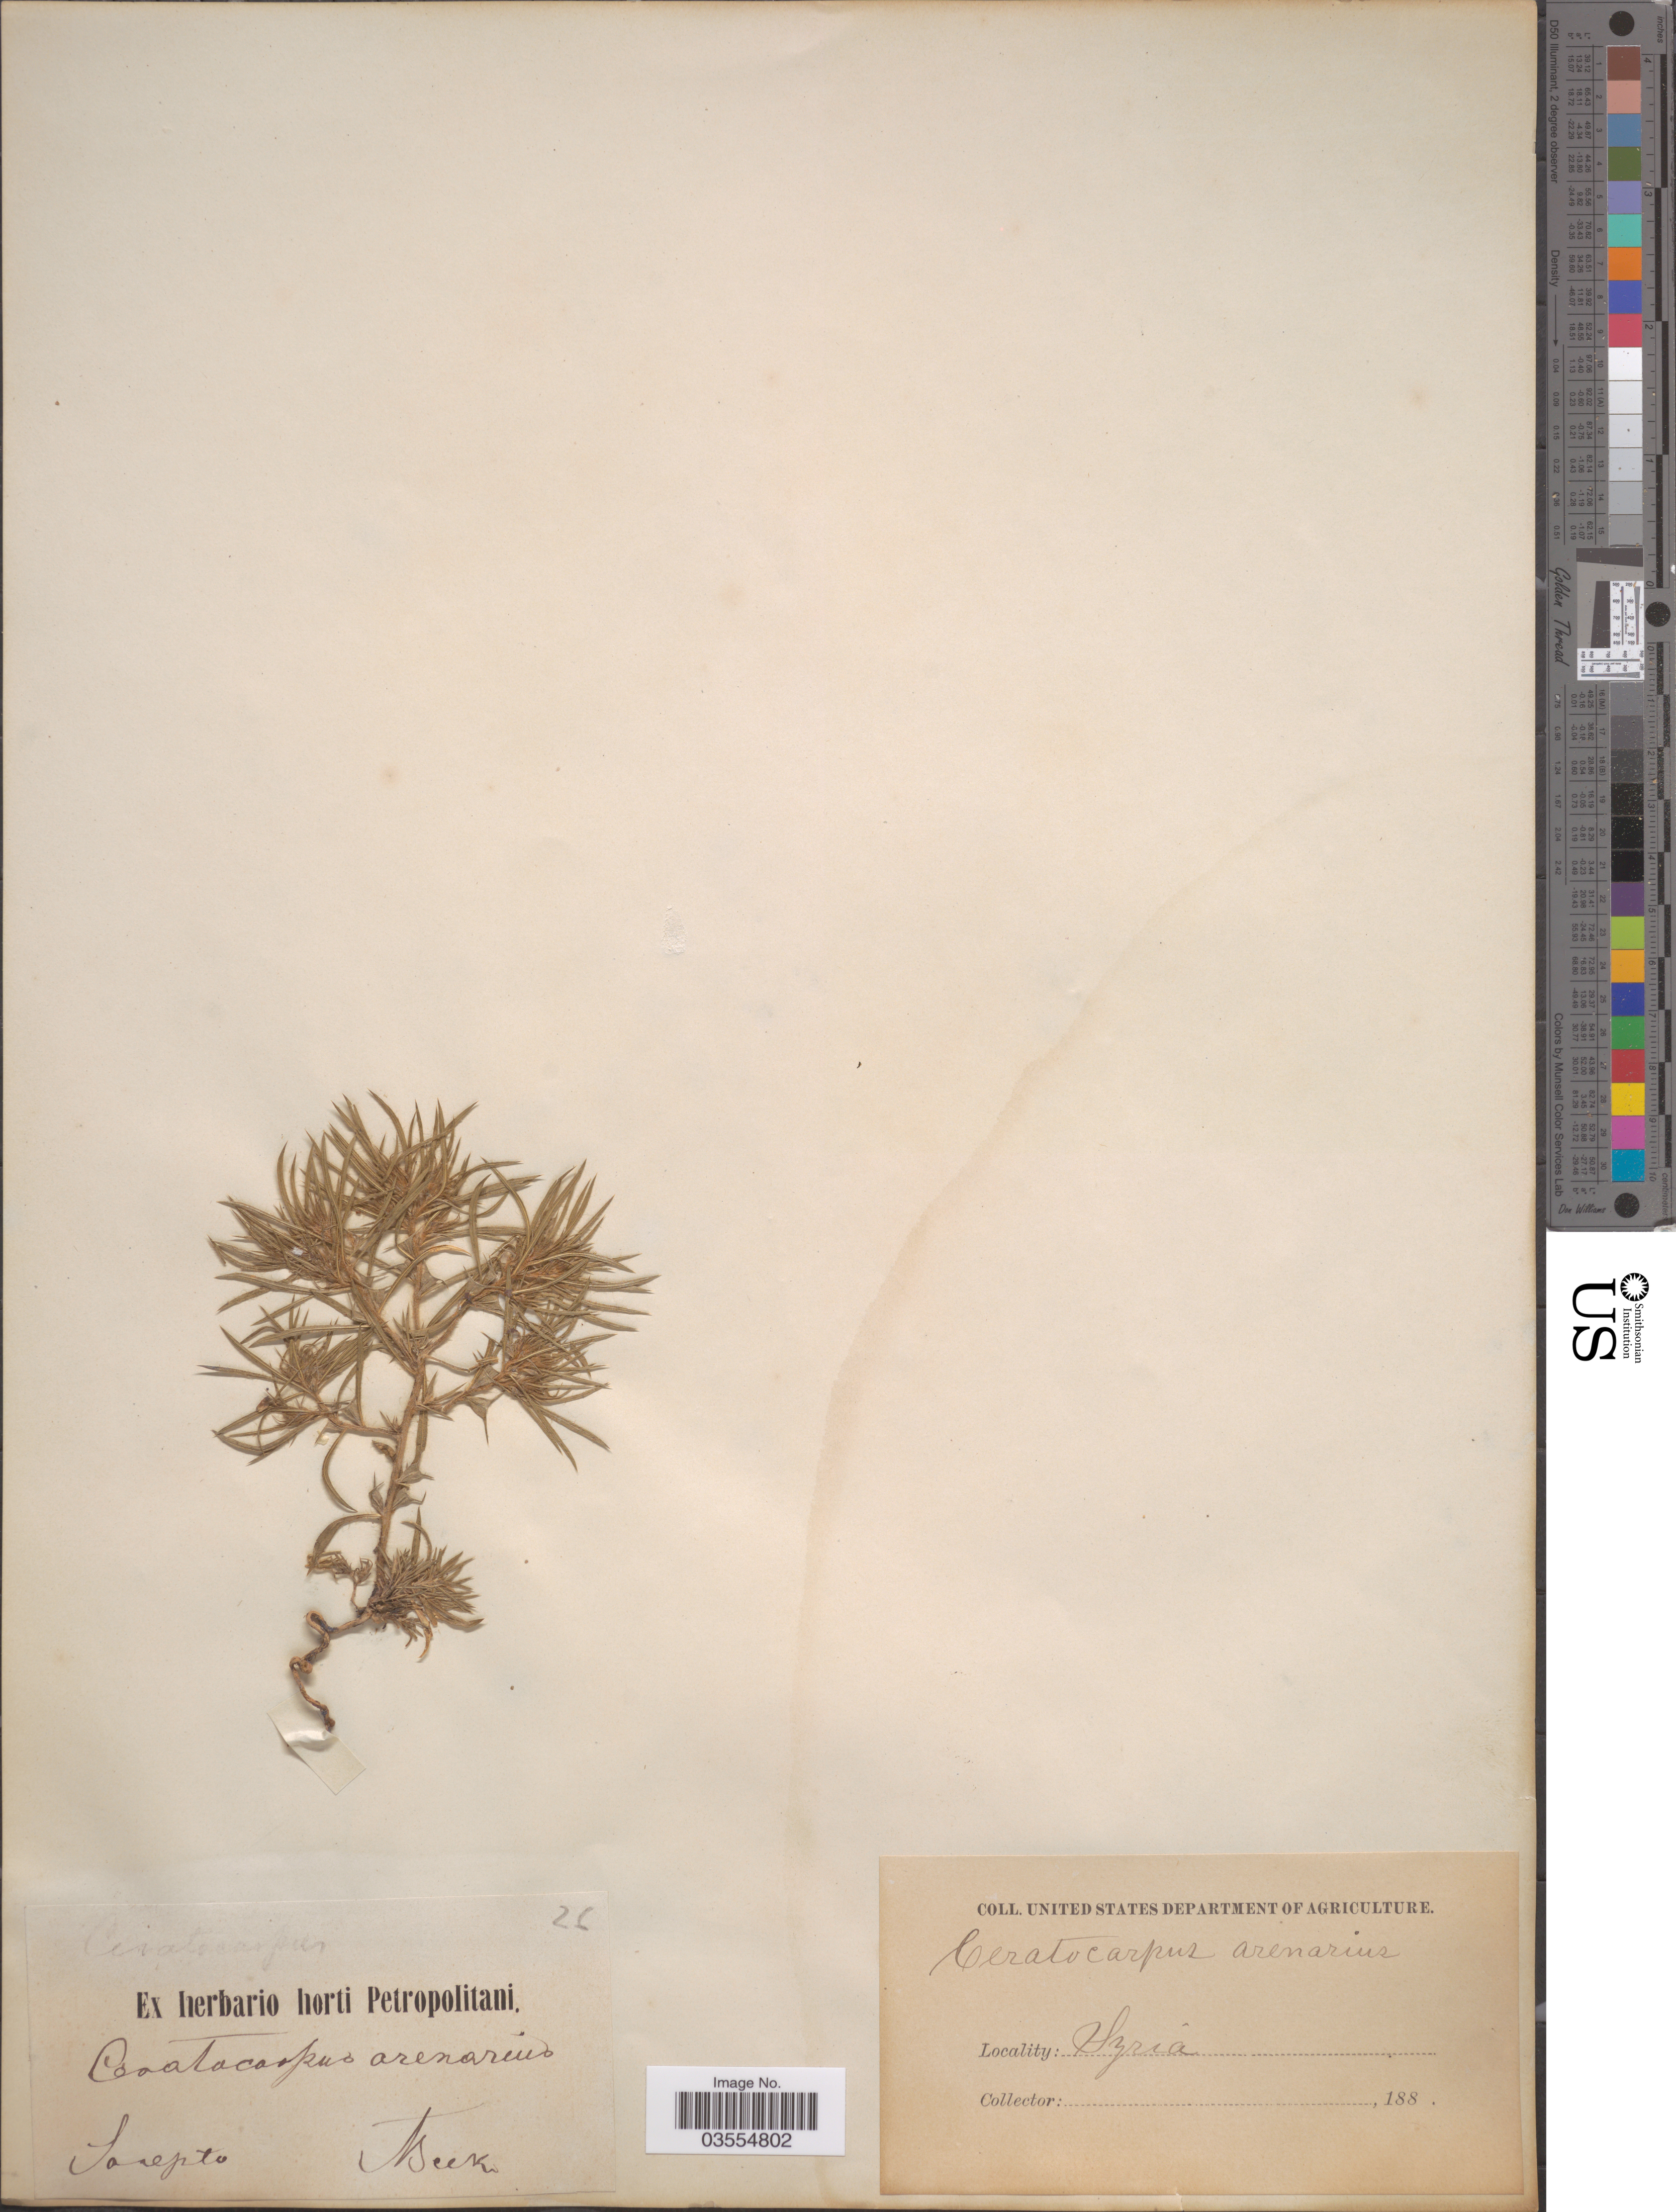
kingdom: Plantae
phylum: Tracheophyta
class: Magnoliopsida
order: Caryophyllales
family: Amaranthaceae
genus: Ceratocarpus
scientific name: Ceratocarpus arenarius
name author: L.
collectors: A. Becker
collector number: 26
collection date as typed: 188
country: Russian Federation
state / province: Volgograd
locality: Sarepta.